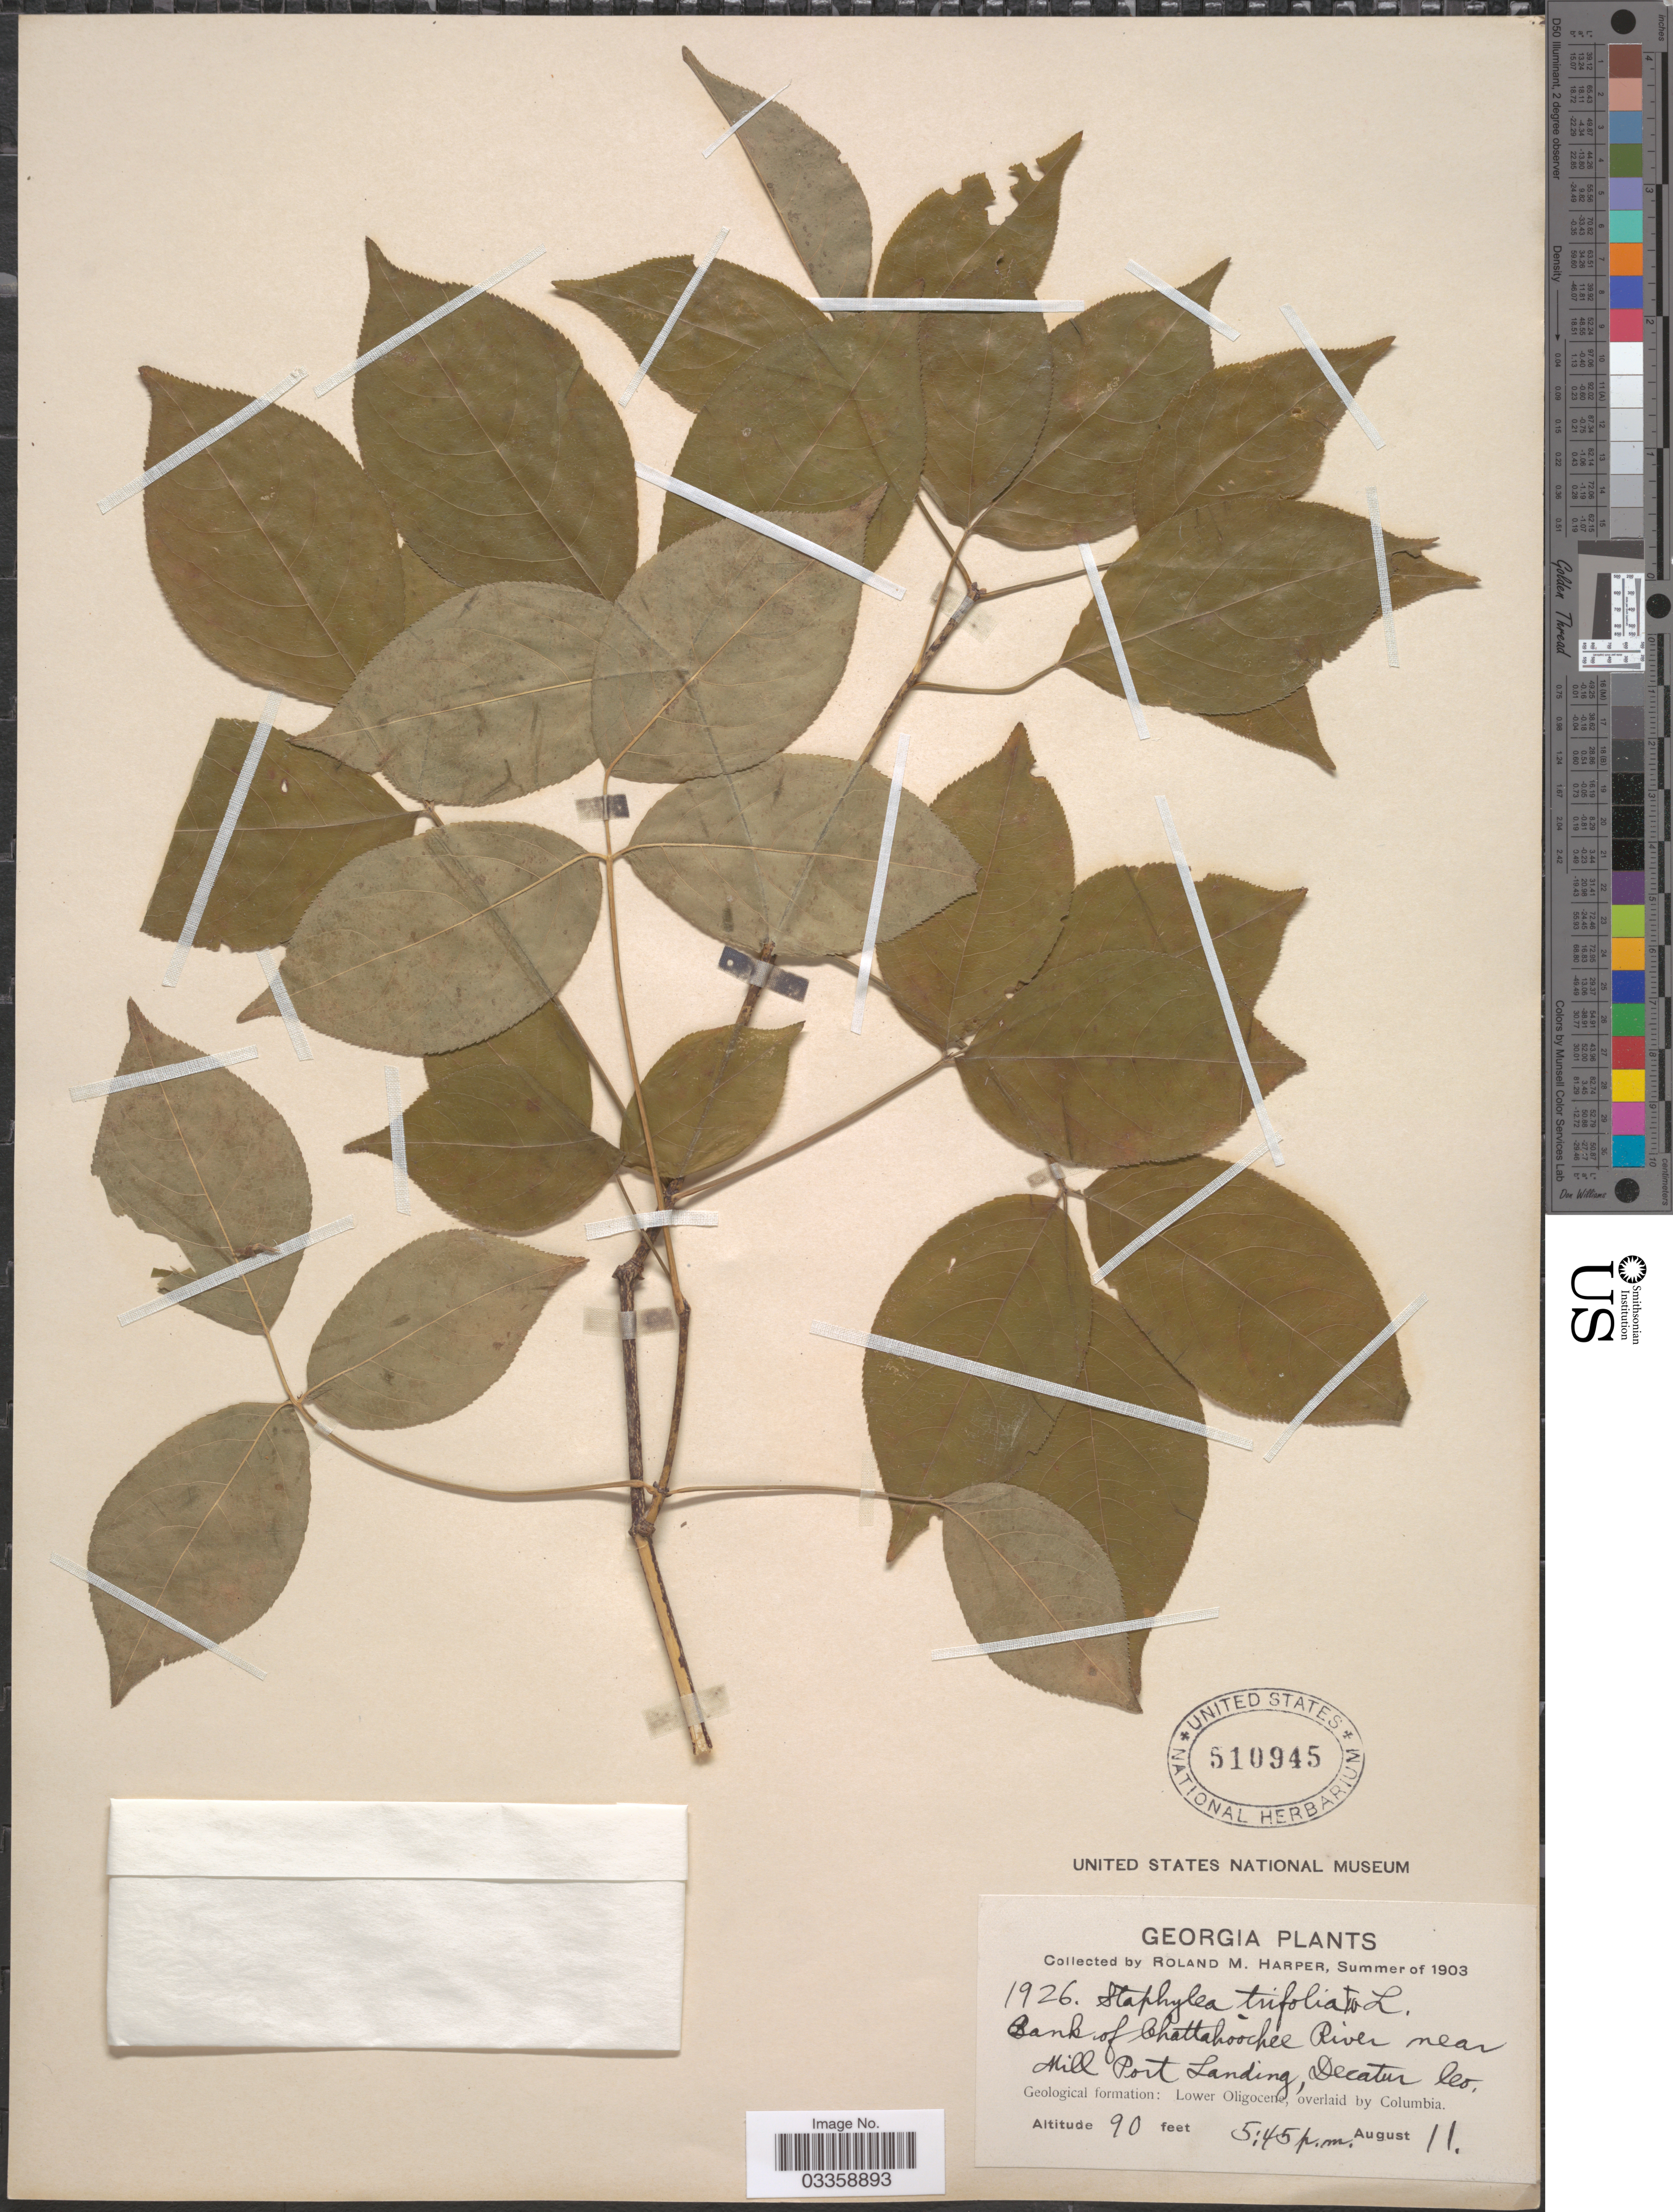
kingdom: Plantae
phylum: Tracheophyta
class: Magnoliopsida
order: Crossosomatales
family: Staphyleaceae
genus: Staphylea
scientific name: Staphylea trifolia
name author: L.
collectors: R. M. Harper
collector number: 1926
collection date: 1903-08-11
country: United States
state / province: Georgia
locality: Banks of Chattahoockee River near Mill Port Landing, Decatur Co. Geological formation: Lower Olicogene, overlaid by Columbia.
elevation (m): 27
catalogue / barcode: US 510945